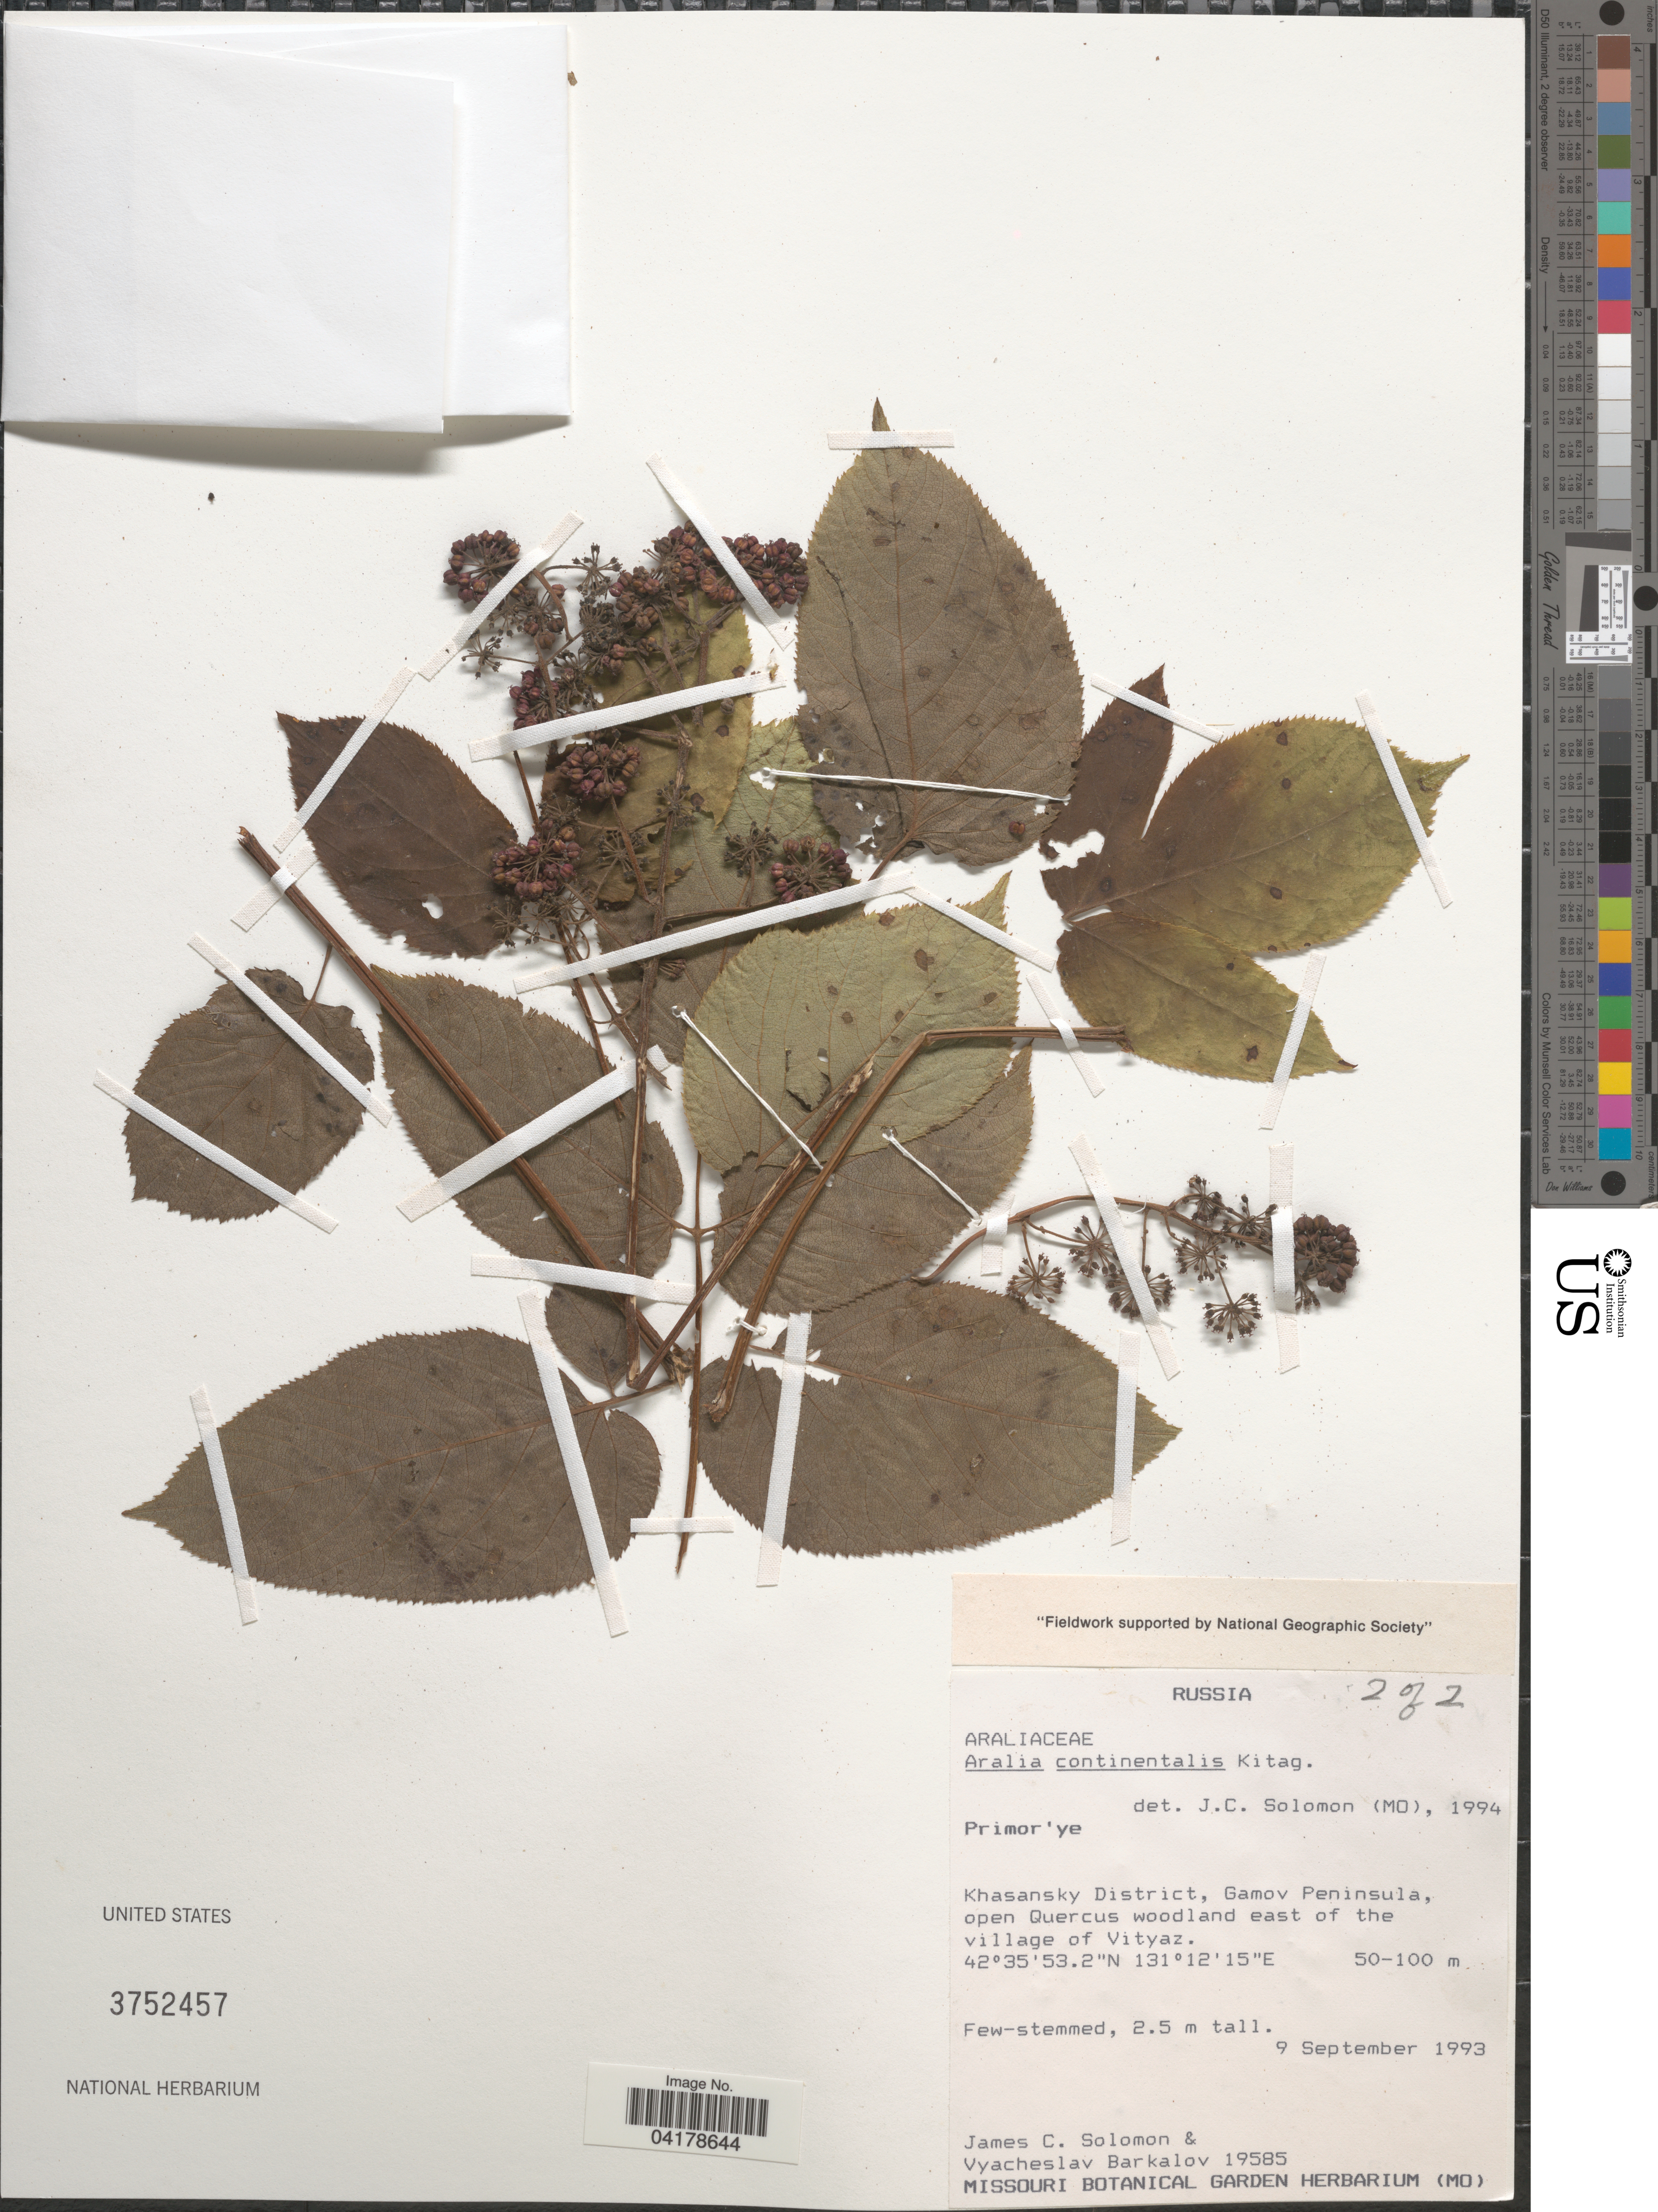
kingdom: Plantae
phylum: Tracheophyta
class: Magnoliopsida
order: Apiales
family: Araliaceae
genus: Aralia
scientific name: Aralia continentalis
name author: Kitag.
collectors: J. C. Solomon & V. Barkalov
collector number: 19585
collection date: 1993-09-09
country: Russian Federation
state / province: Primorsky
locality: Russia. Primor'ye. Khasansky District, Gamov Peninsula, open Quercus woodland east of the village of Vityaz.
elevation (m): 50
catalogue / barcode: US 3752457